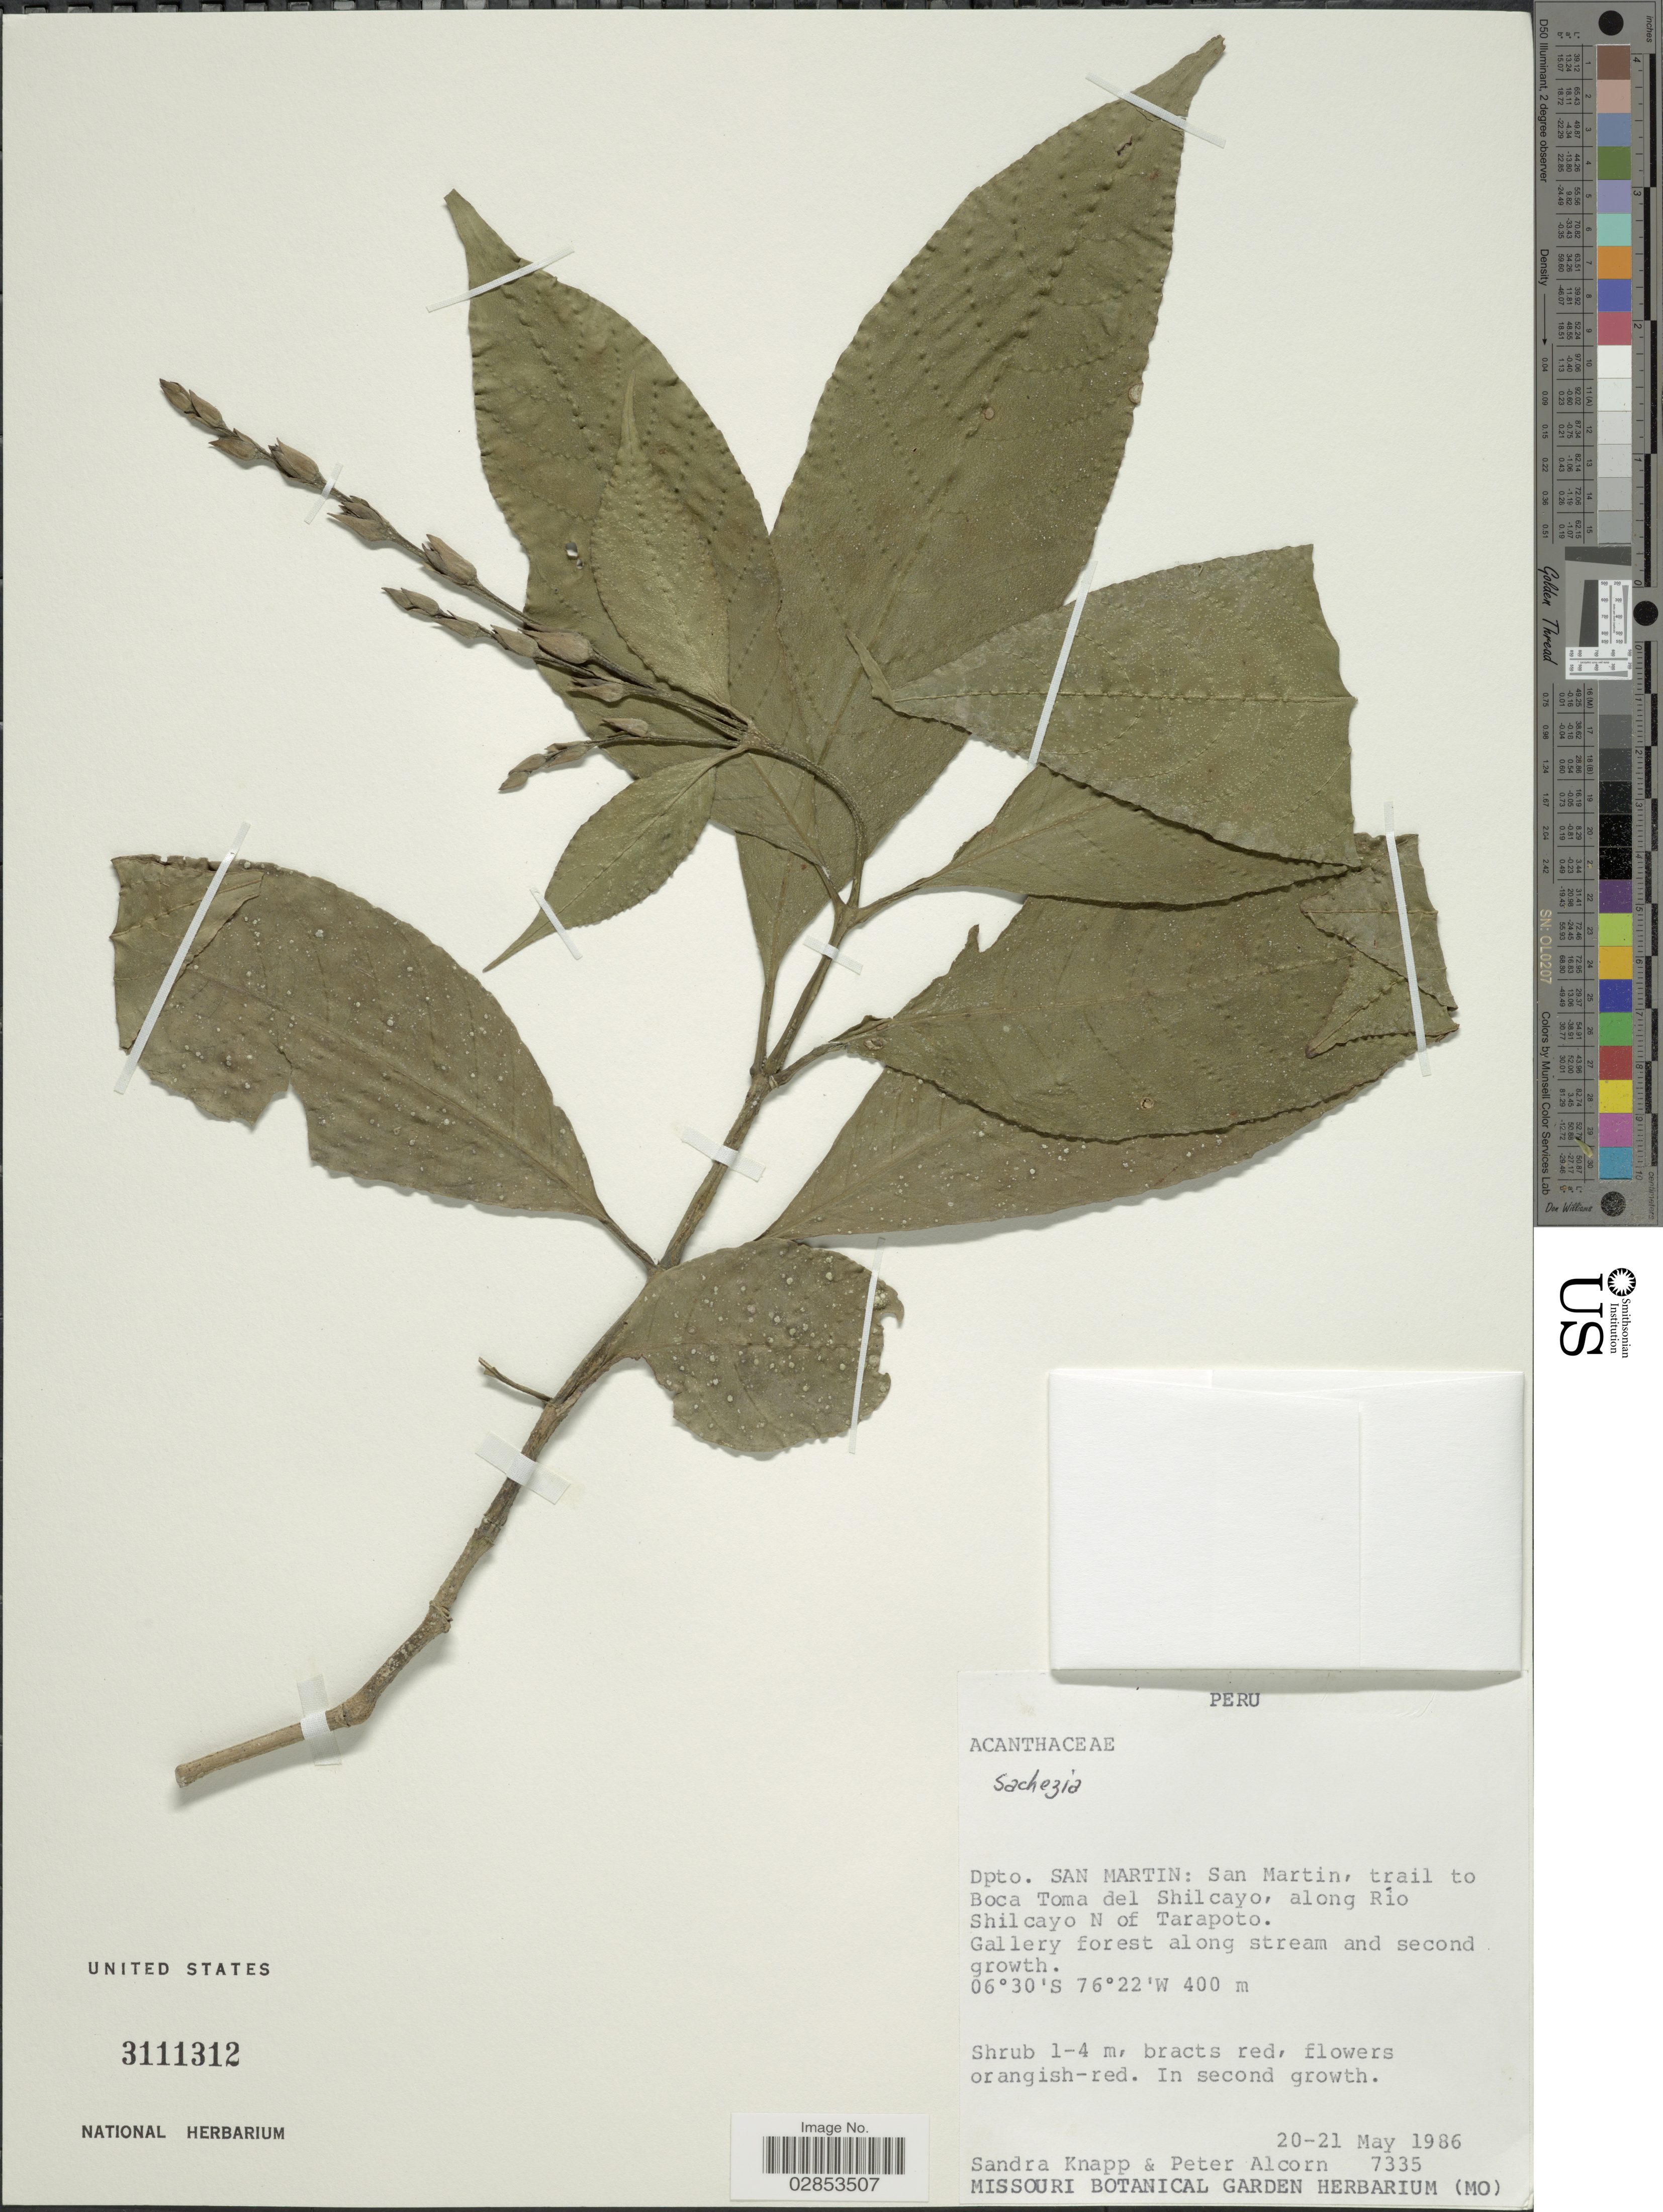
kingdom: Plantae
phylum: Tracheophyta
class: Magnoliopsida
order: Lamiales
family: Acanthaceae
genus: Sanchezia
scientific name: Sanchezia loranthifolia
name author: Lindau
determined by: Azevedo, Igor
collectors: S. Knapp & P. Alcorn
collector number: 7335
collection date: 1986-05-20/1986-05-21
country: Peru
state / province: San Martín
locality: Dpto. San Martin: San Martin, trail to Boca Toma del Shilcayo, along Río Shilcayo N of Tarapoto.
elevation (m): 400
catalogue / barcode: US 3111312